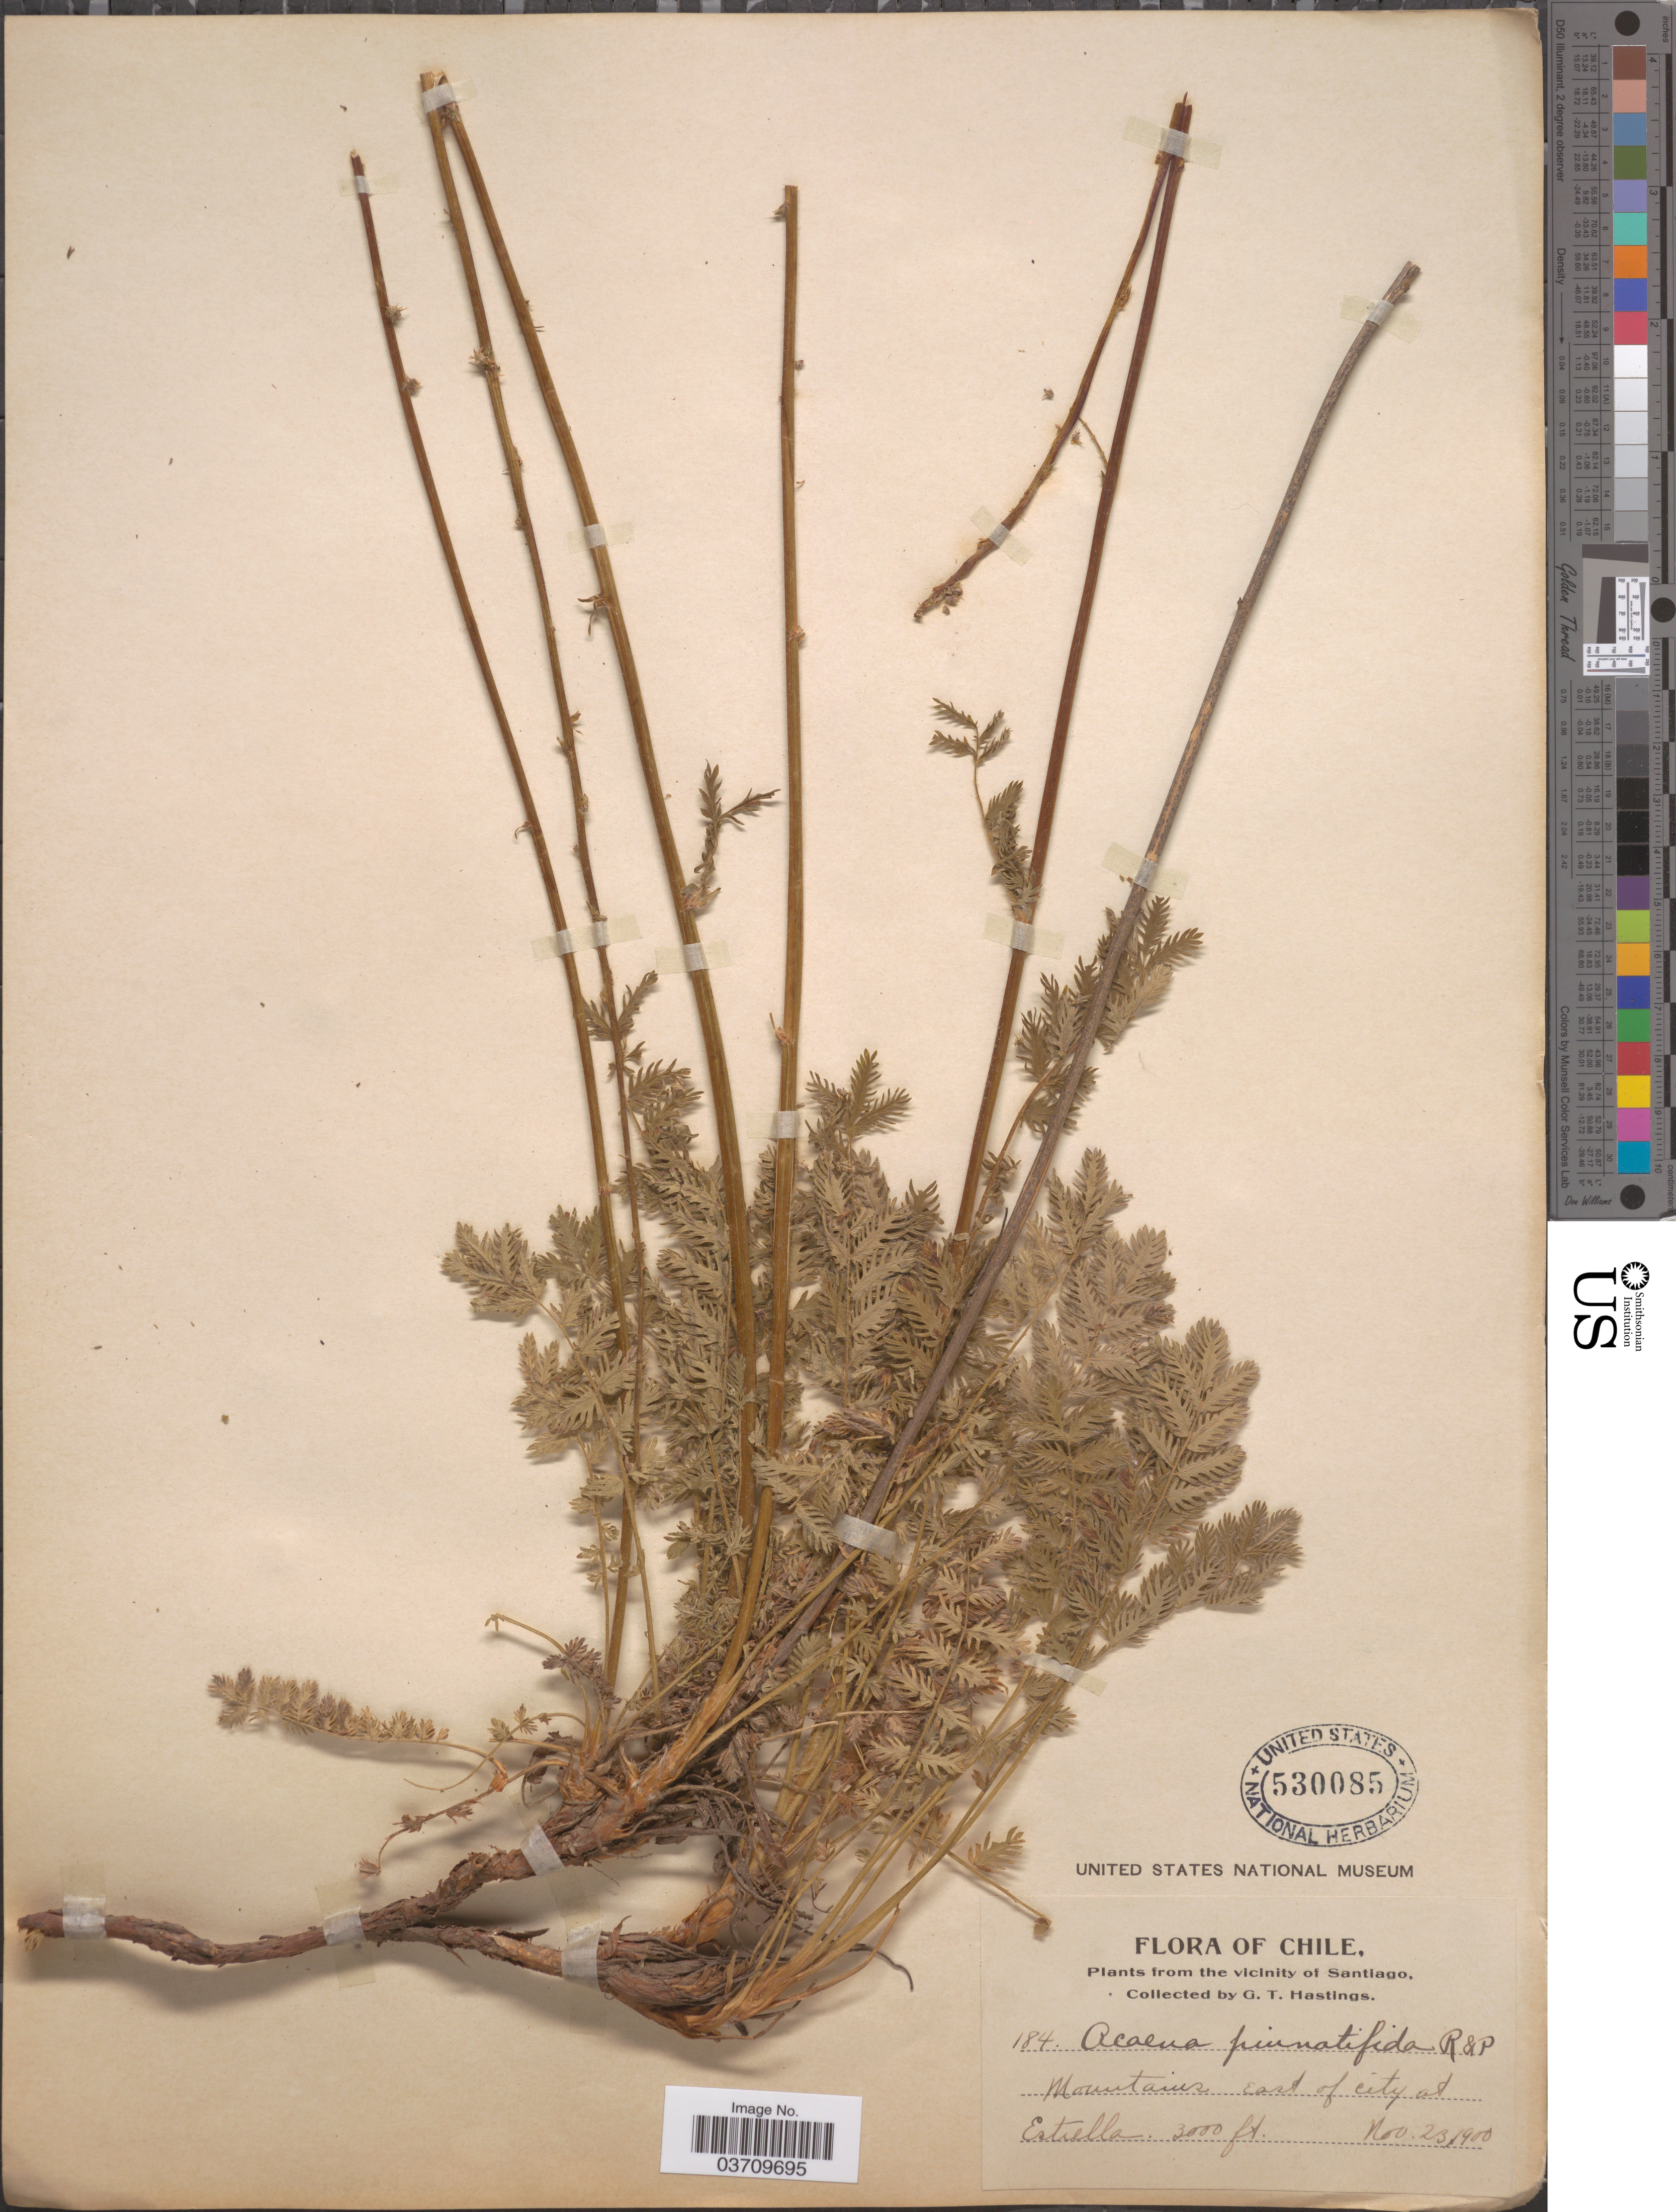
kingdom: Plantae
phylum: Tracheophyta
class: Magnoliopsida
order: Rosales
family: Rosaceae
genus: Acaena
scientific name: Acaena pinnatifida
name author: Ruiz & Pav.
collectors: G. Hastings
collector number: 184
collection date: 1900-11-23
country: Chile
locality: Vicinity of Santiago. Mountains east of city at Estrella.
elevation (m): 914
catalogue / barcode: US 530085